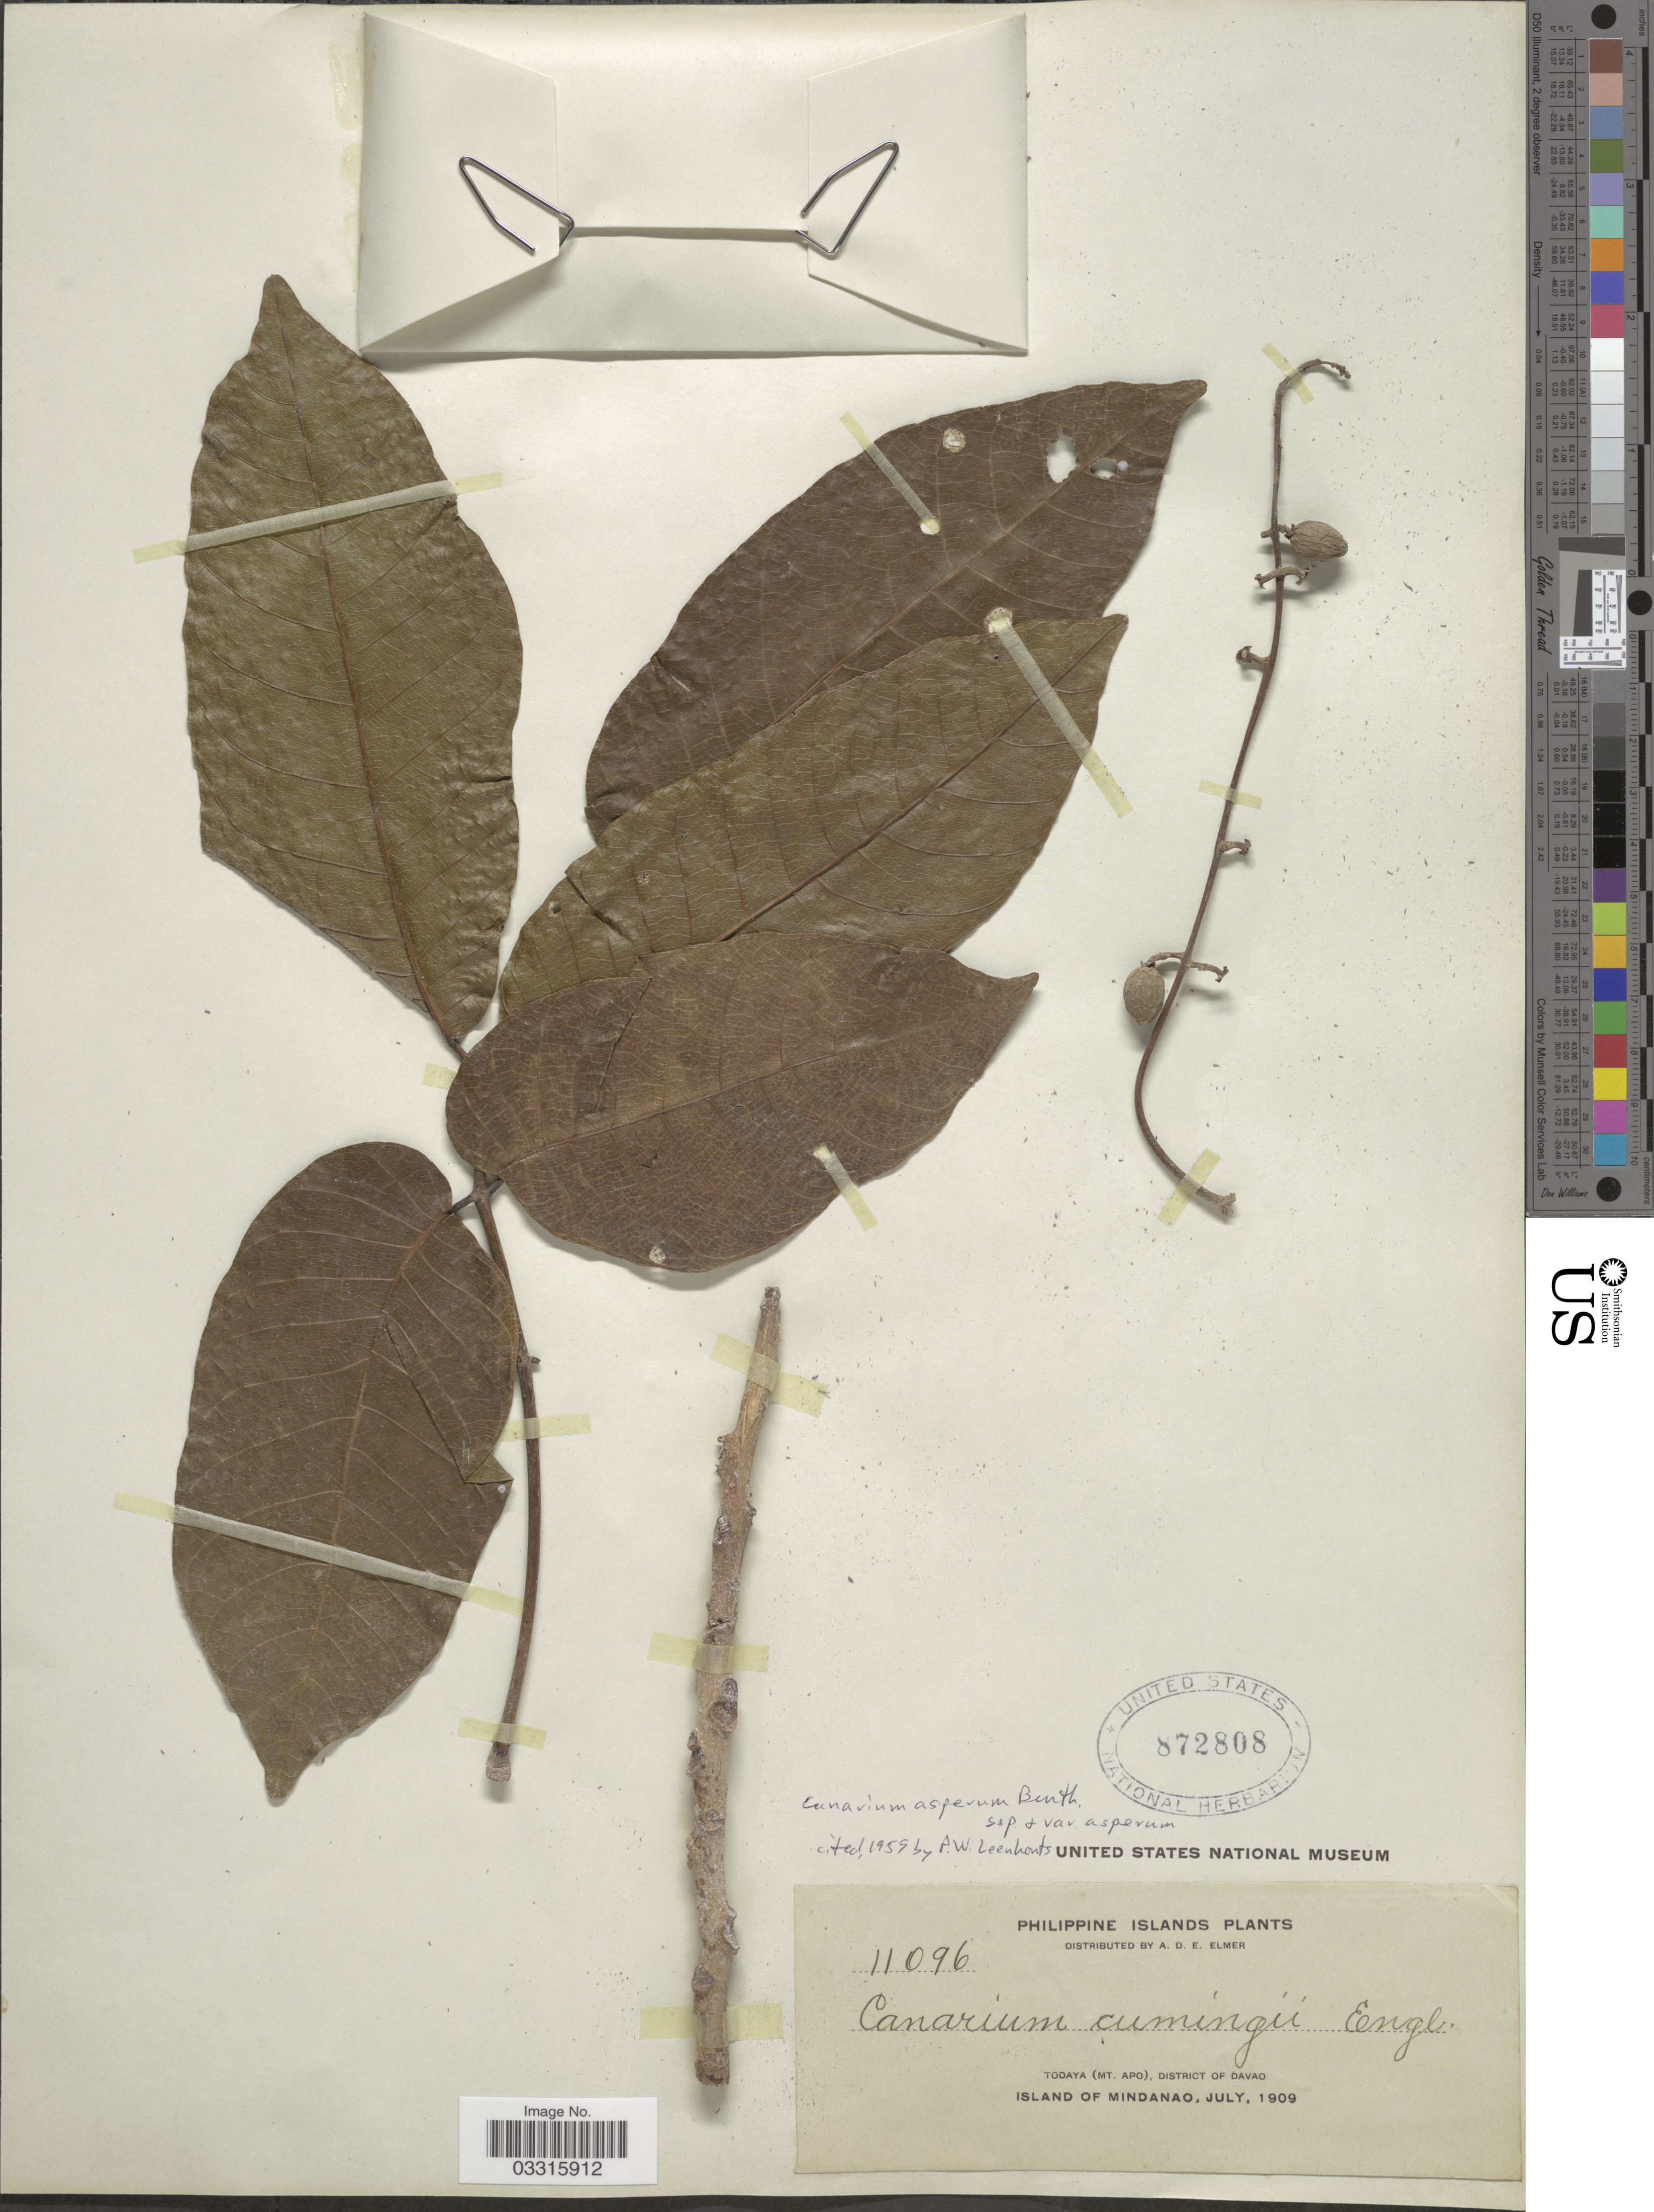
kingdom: Plantae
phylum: Tracheophyta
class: Magnoliopsida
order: Sapindales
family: Burseraceae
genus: Canarium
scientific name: Canarium asperum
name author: Benth.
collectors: A. D. E. Elmer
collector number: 11096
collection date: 1909-07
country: Philippines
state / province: Davao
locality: Todaya (Mt. Apo), District of Davao. Island of Mindanao.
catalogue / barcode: US 872808